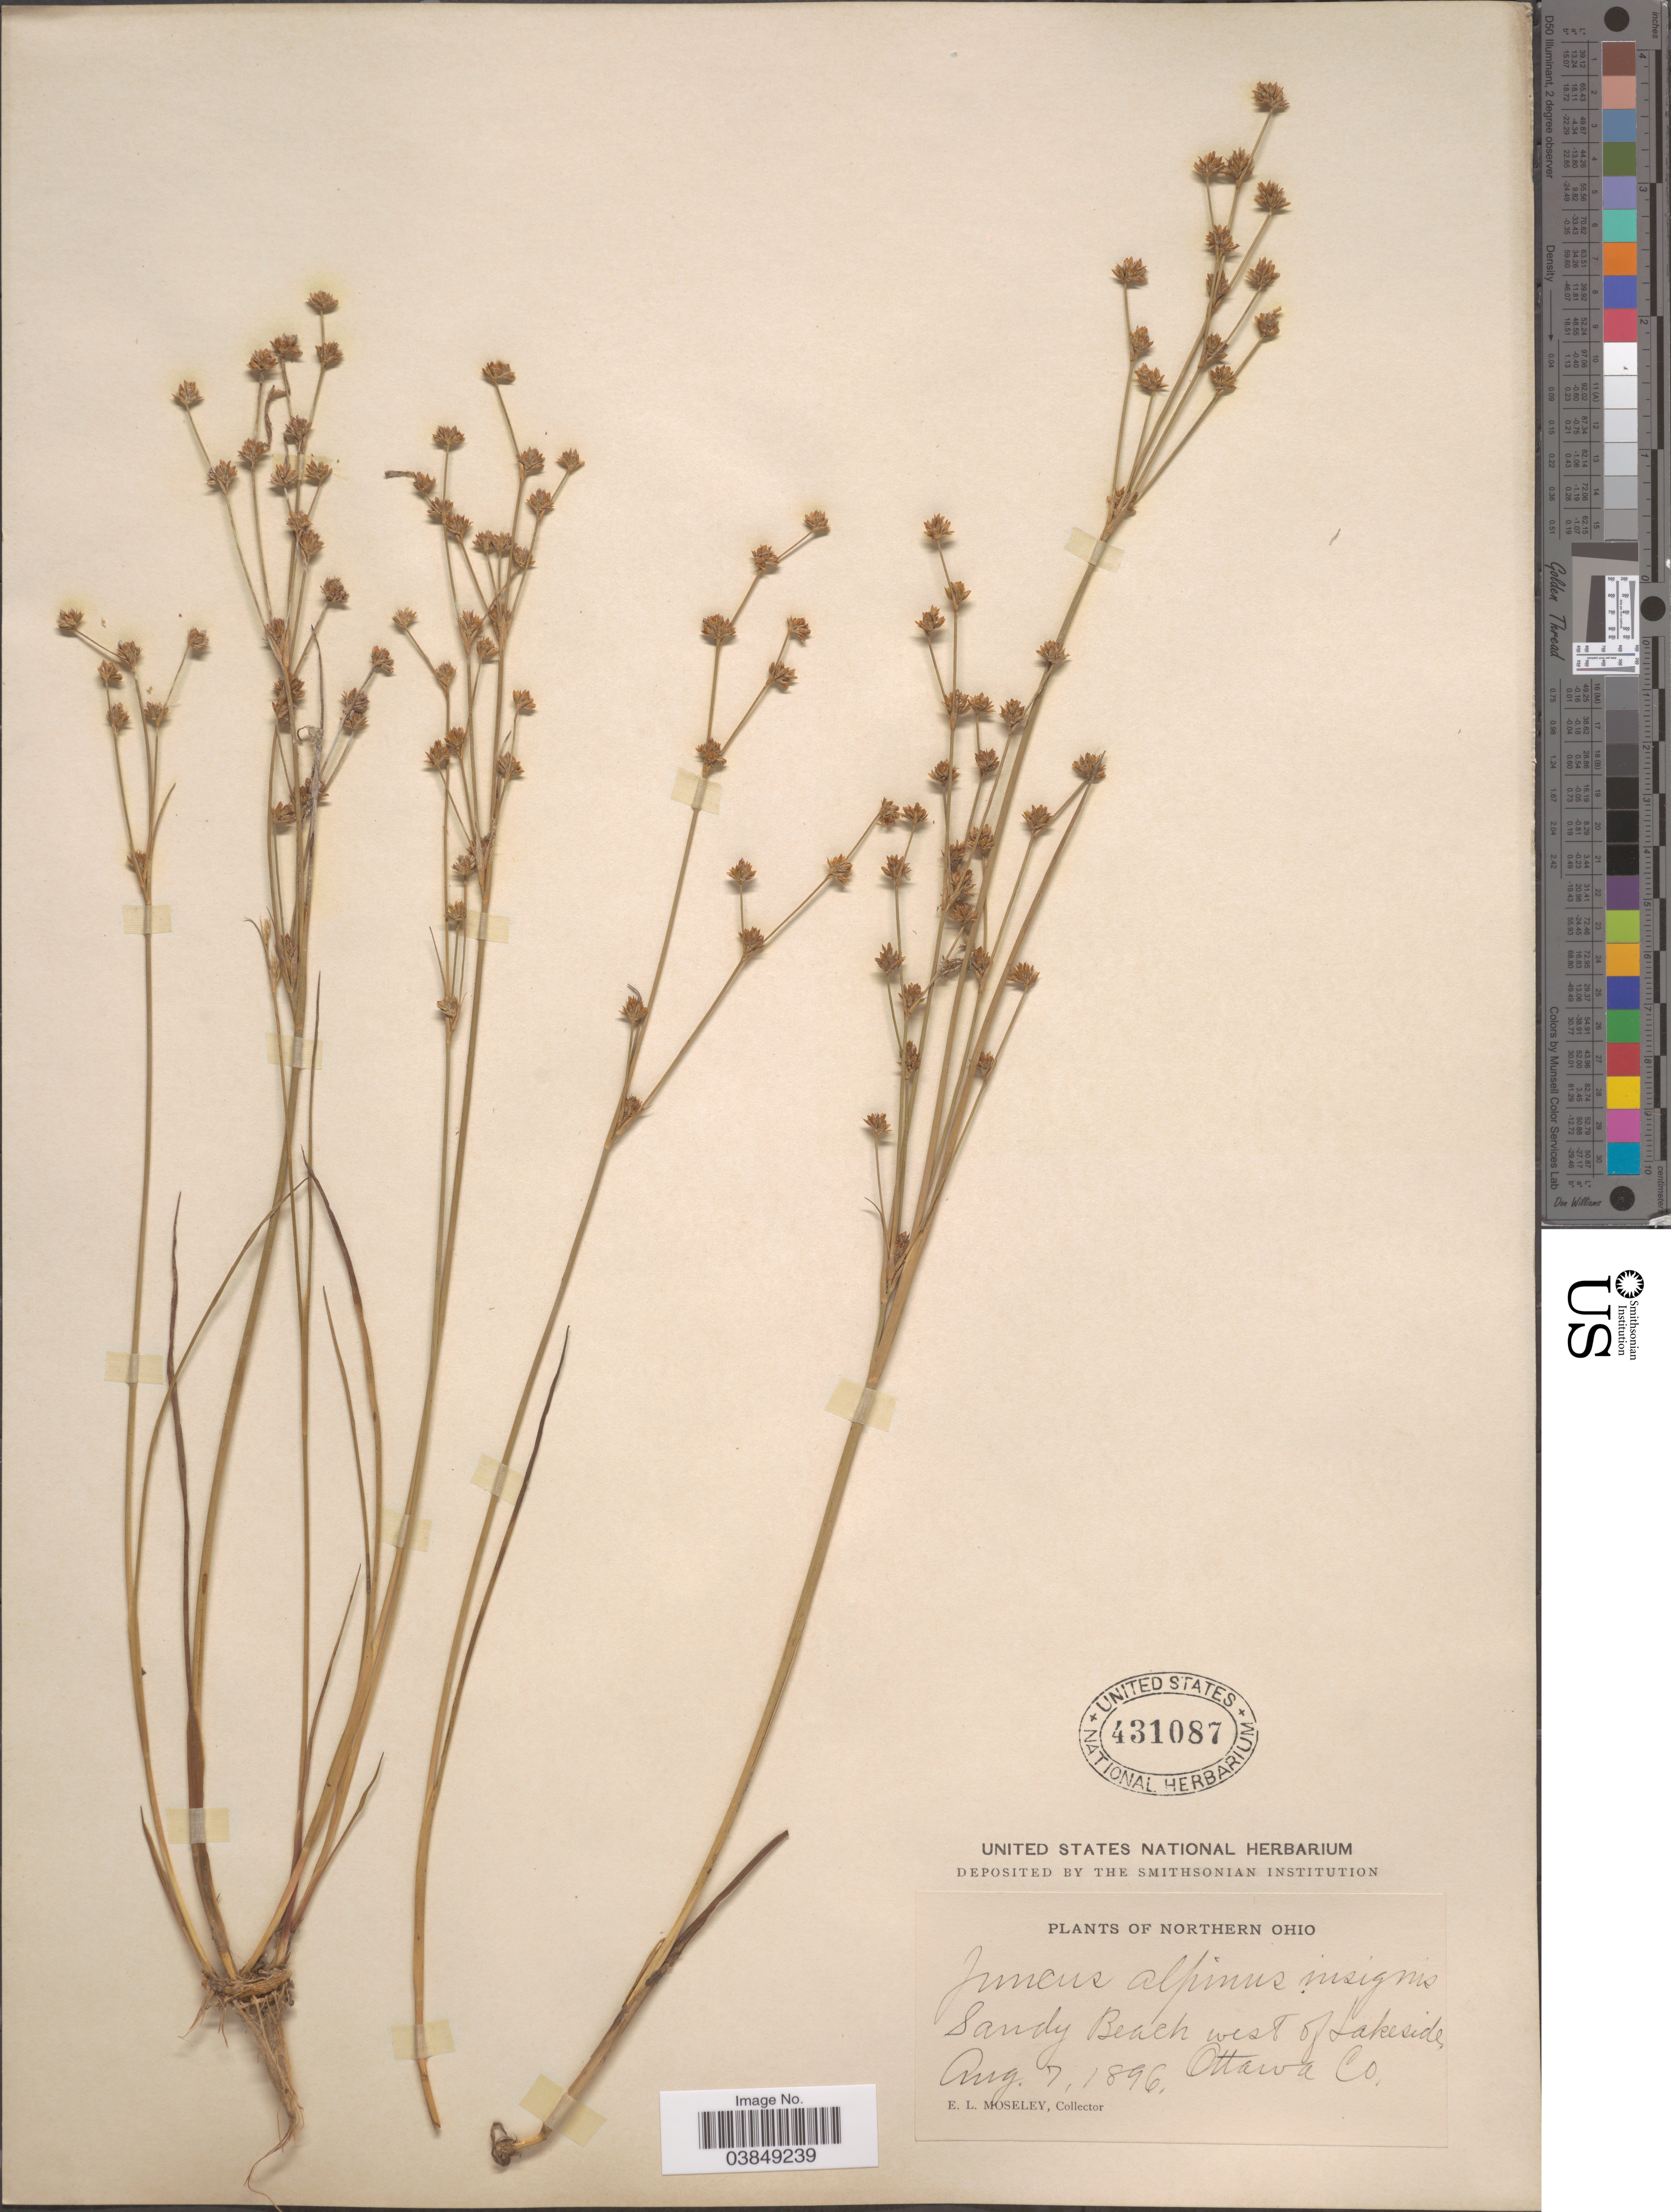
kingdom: Plantae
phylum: Tracheophyta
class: Liliopsida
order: Poales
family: Juncaceae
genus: Juncus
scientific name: Juncus rariflorus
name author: Hartm.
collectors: E. Moseley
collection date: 1896-08-07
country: United States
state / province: Ohio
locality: Northern Ohio. Sandy Beach west of Lakeside, Ottawa Co.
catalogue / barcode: US 431087